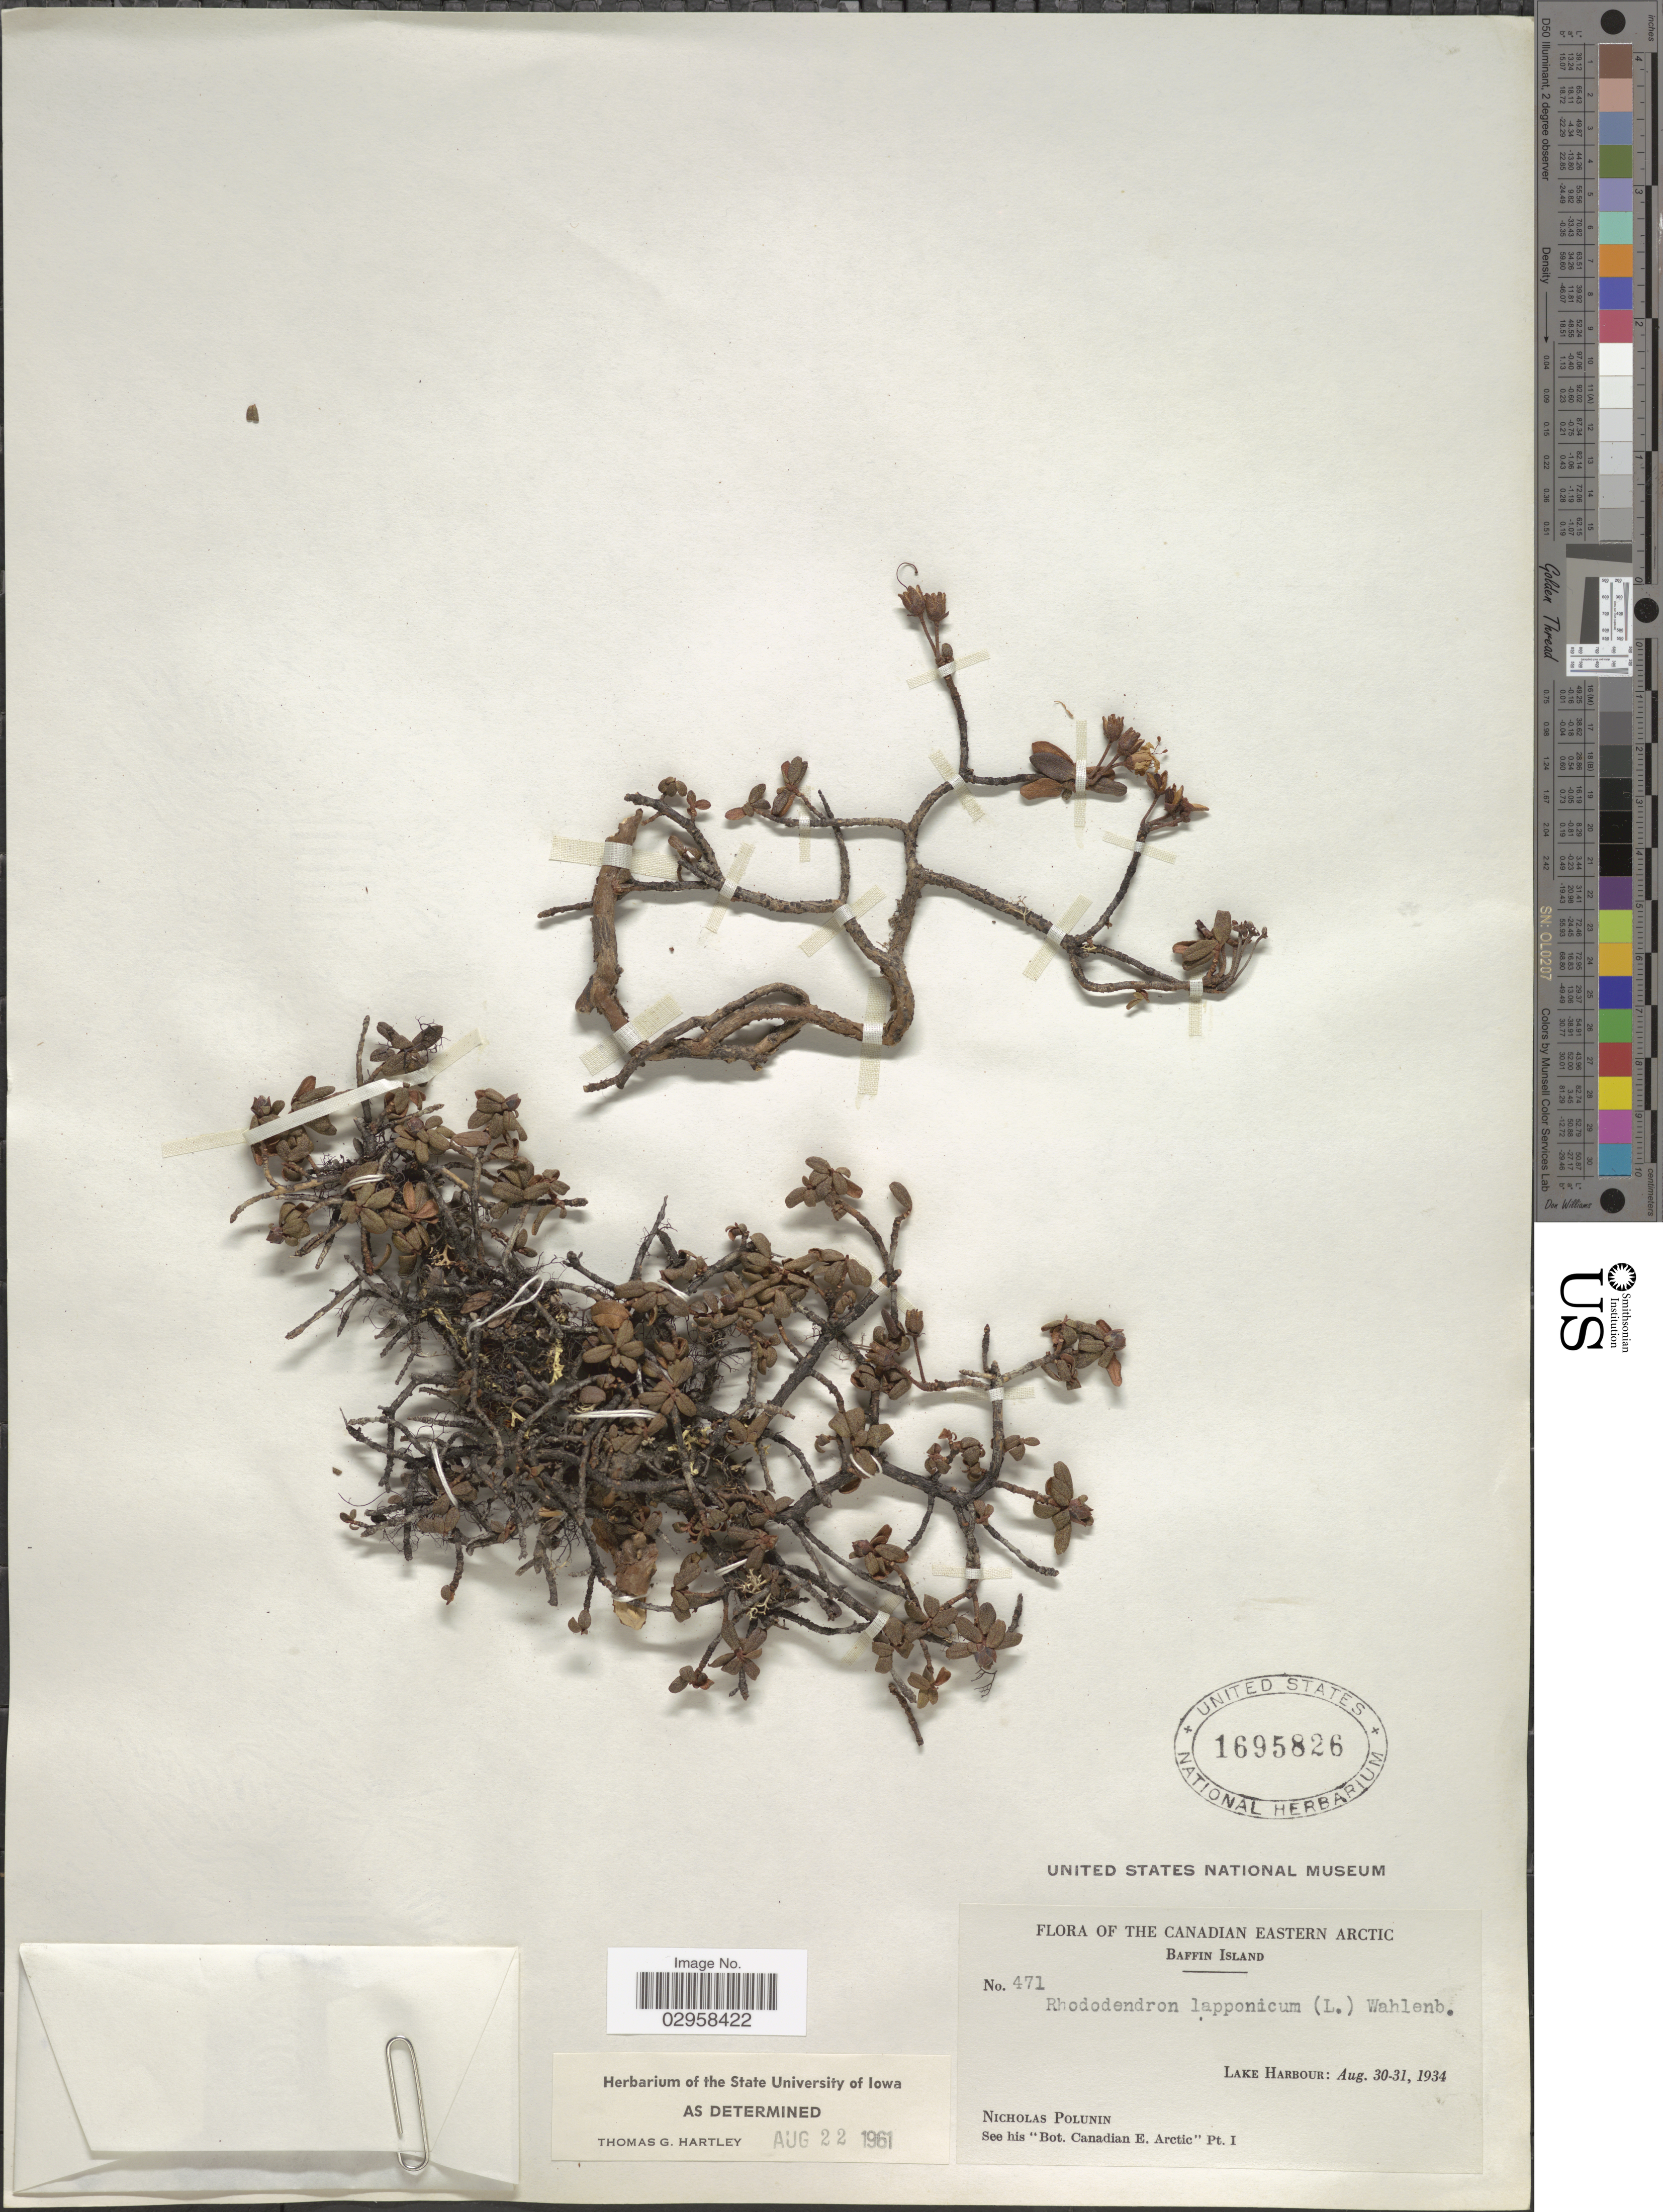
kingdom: Plantae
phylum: Tracheophyta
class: Magnoliopsida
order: Ericales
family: Ericaceae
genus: Rhododendron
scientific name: Rhododendron lapponicum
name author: (L.) Wahlenb.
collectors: N. V. Polunin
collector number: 471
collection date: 1934-08-30/1934-08-31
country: Canada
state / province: Nunavut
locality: The Canadian Eastern Arctic. Baffin Island. Lake Harbour.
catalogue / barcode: US 1695826